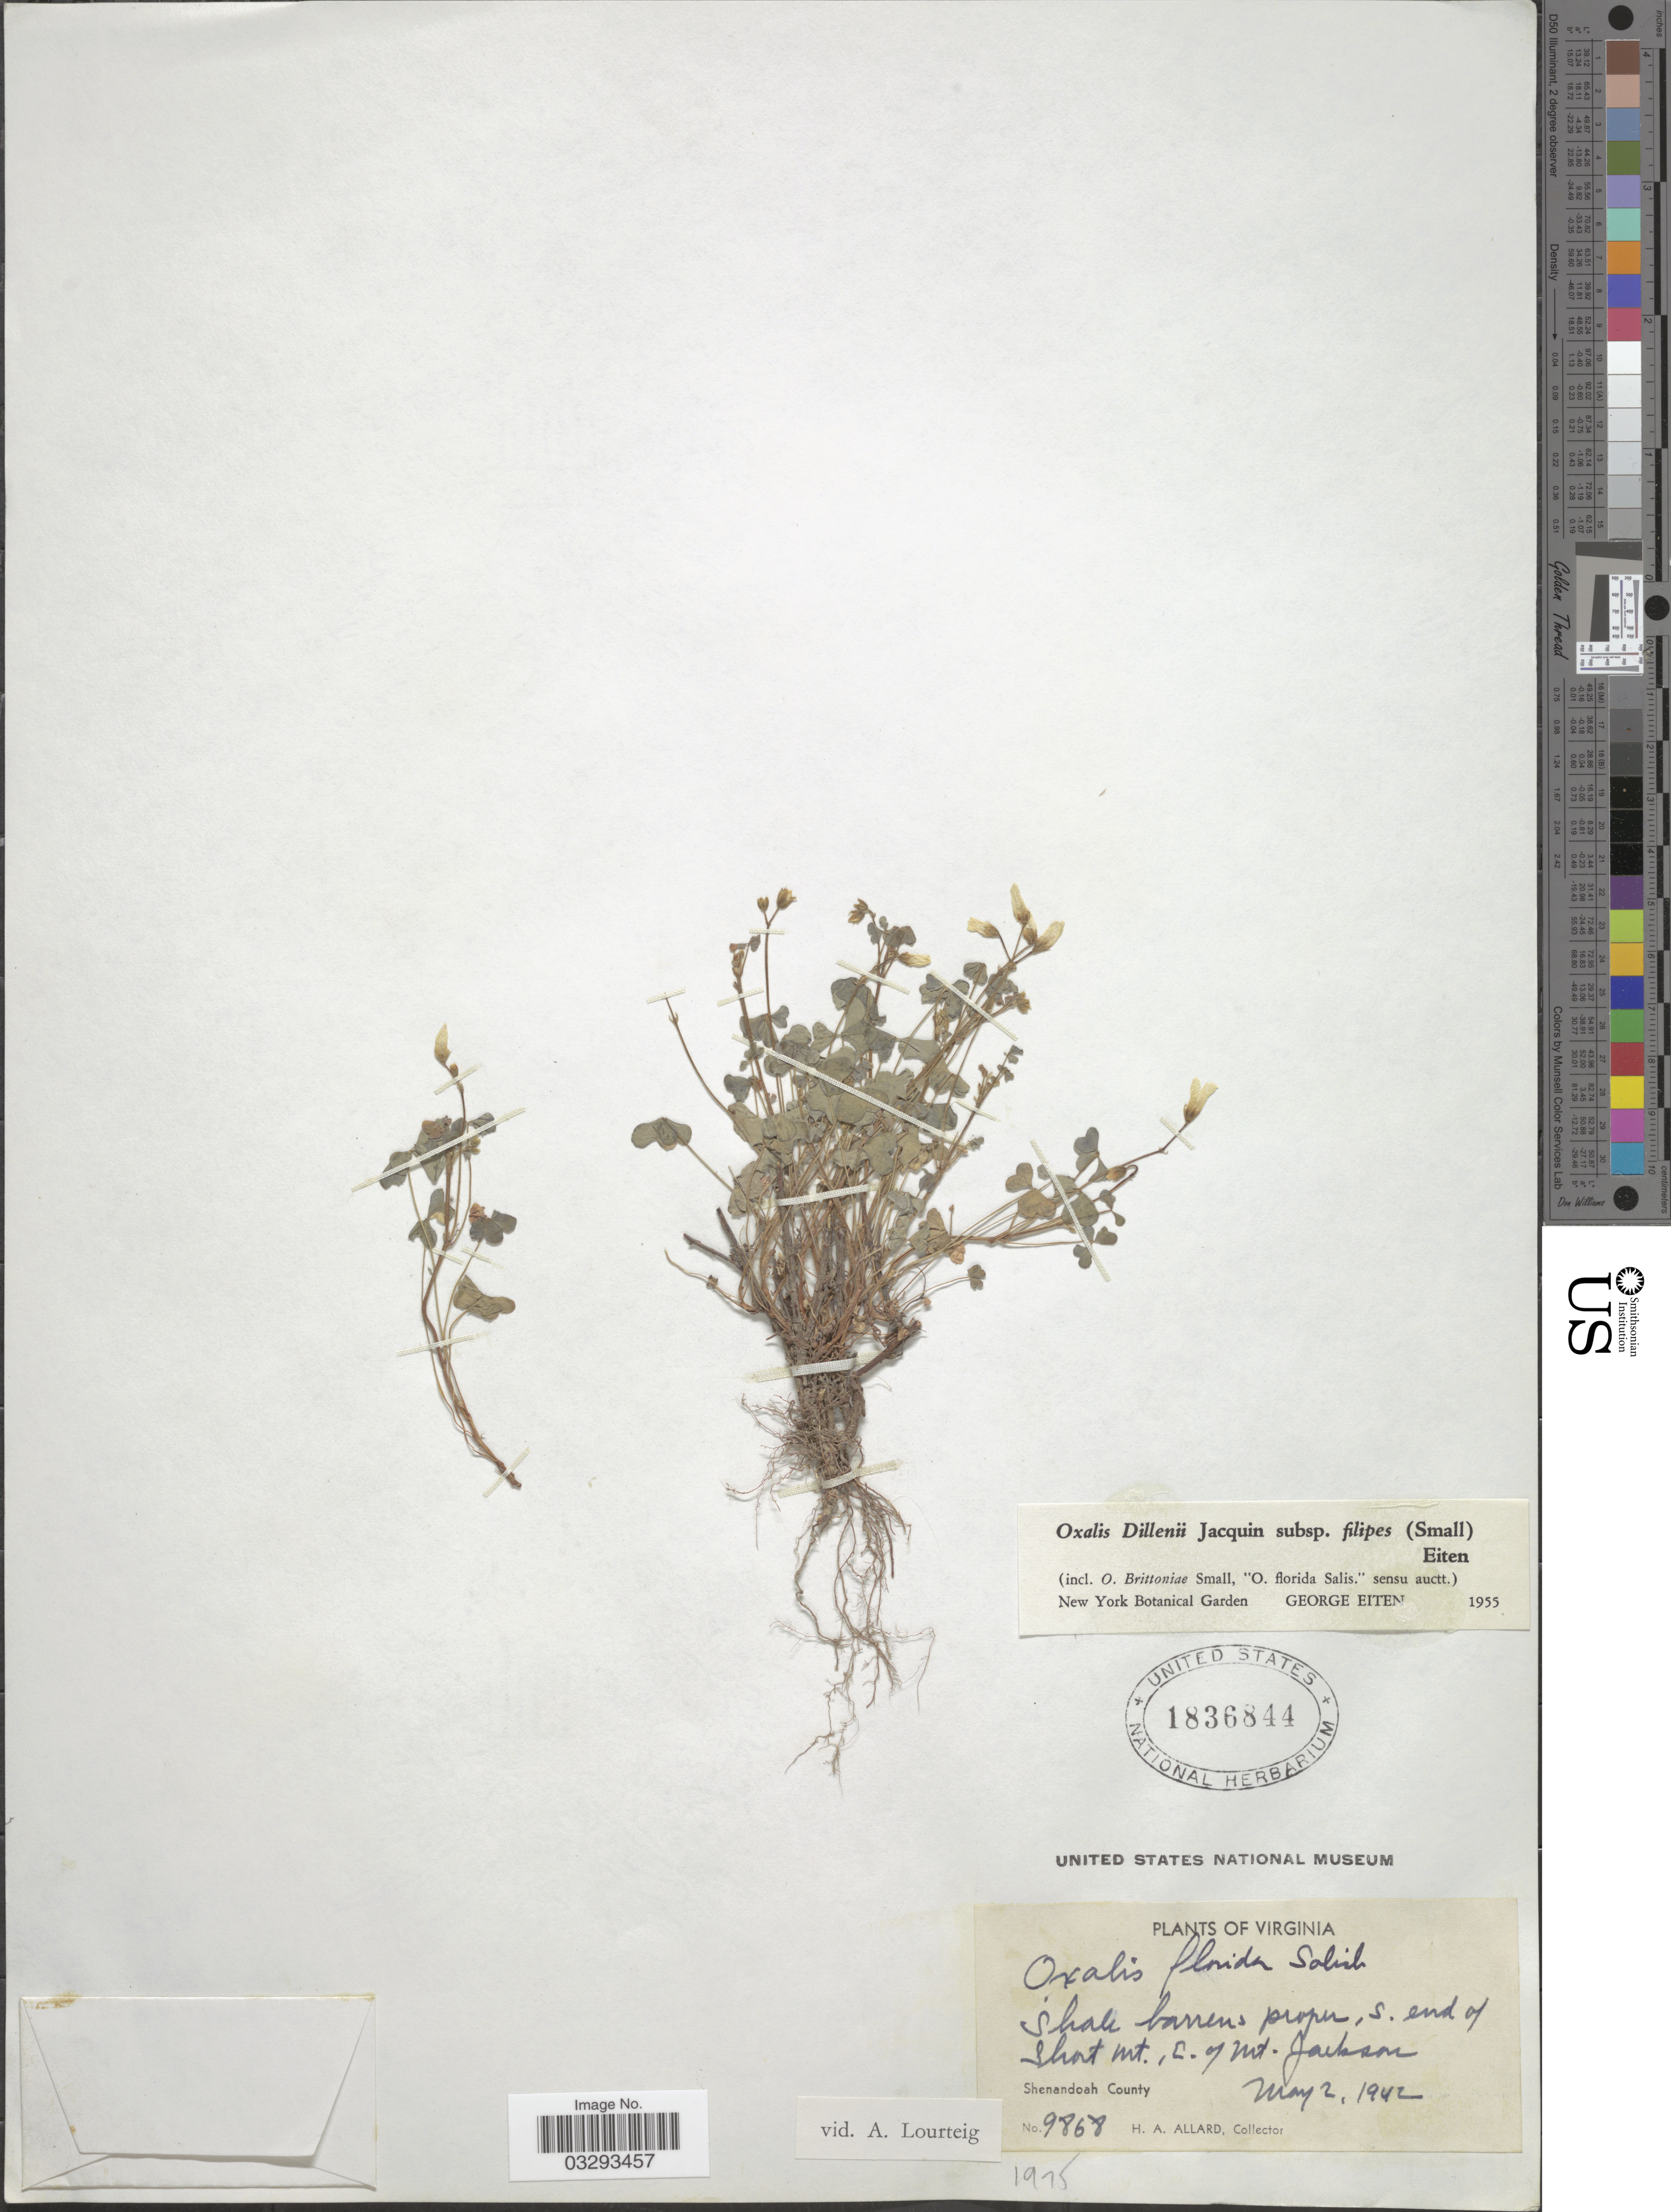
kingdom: Plantae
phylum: Tracheophyta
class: Magnoliopsida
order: Oxalidales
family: Oxalidaceae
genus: Oxalis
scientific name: Oxalis florida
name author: Salisb.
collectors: H. A. Allard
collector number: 9868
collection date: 1942-05-02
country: United States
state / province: Virginia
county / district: Shenandoah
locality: Shale barrens, proper, S. end of Short Mt., E. of Mt. Jackson. Shenandoah County.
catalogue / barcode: US 1836844